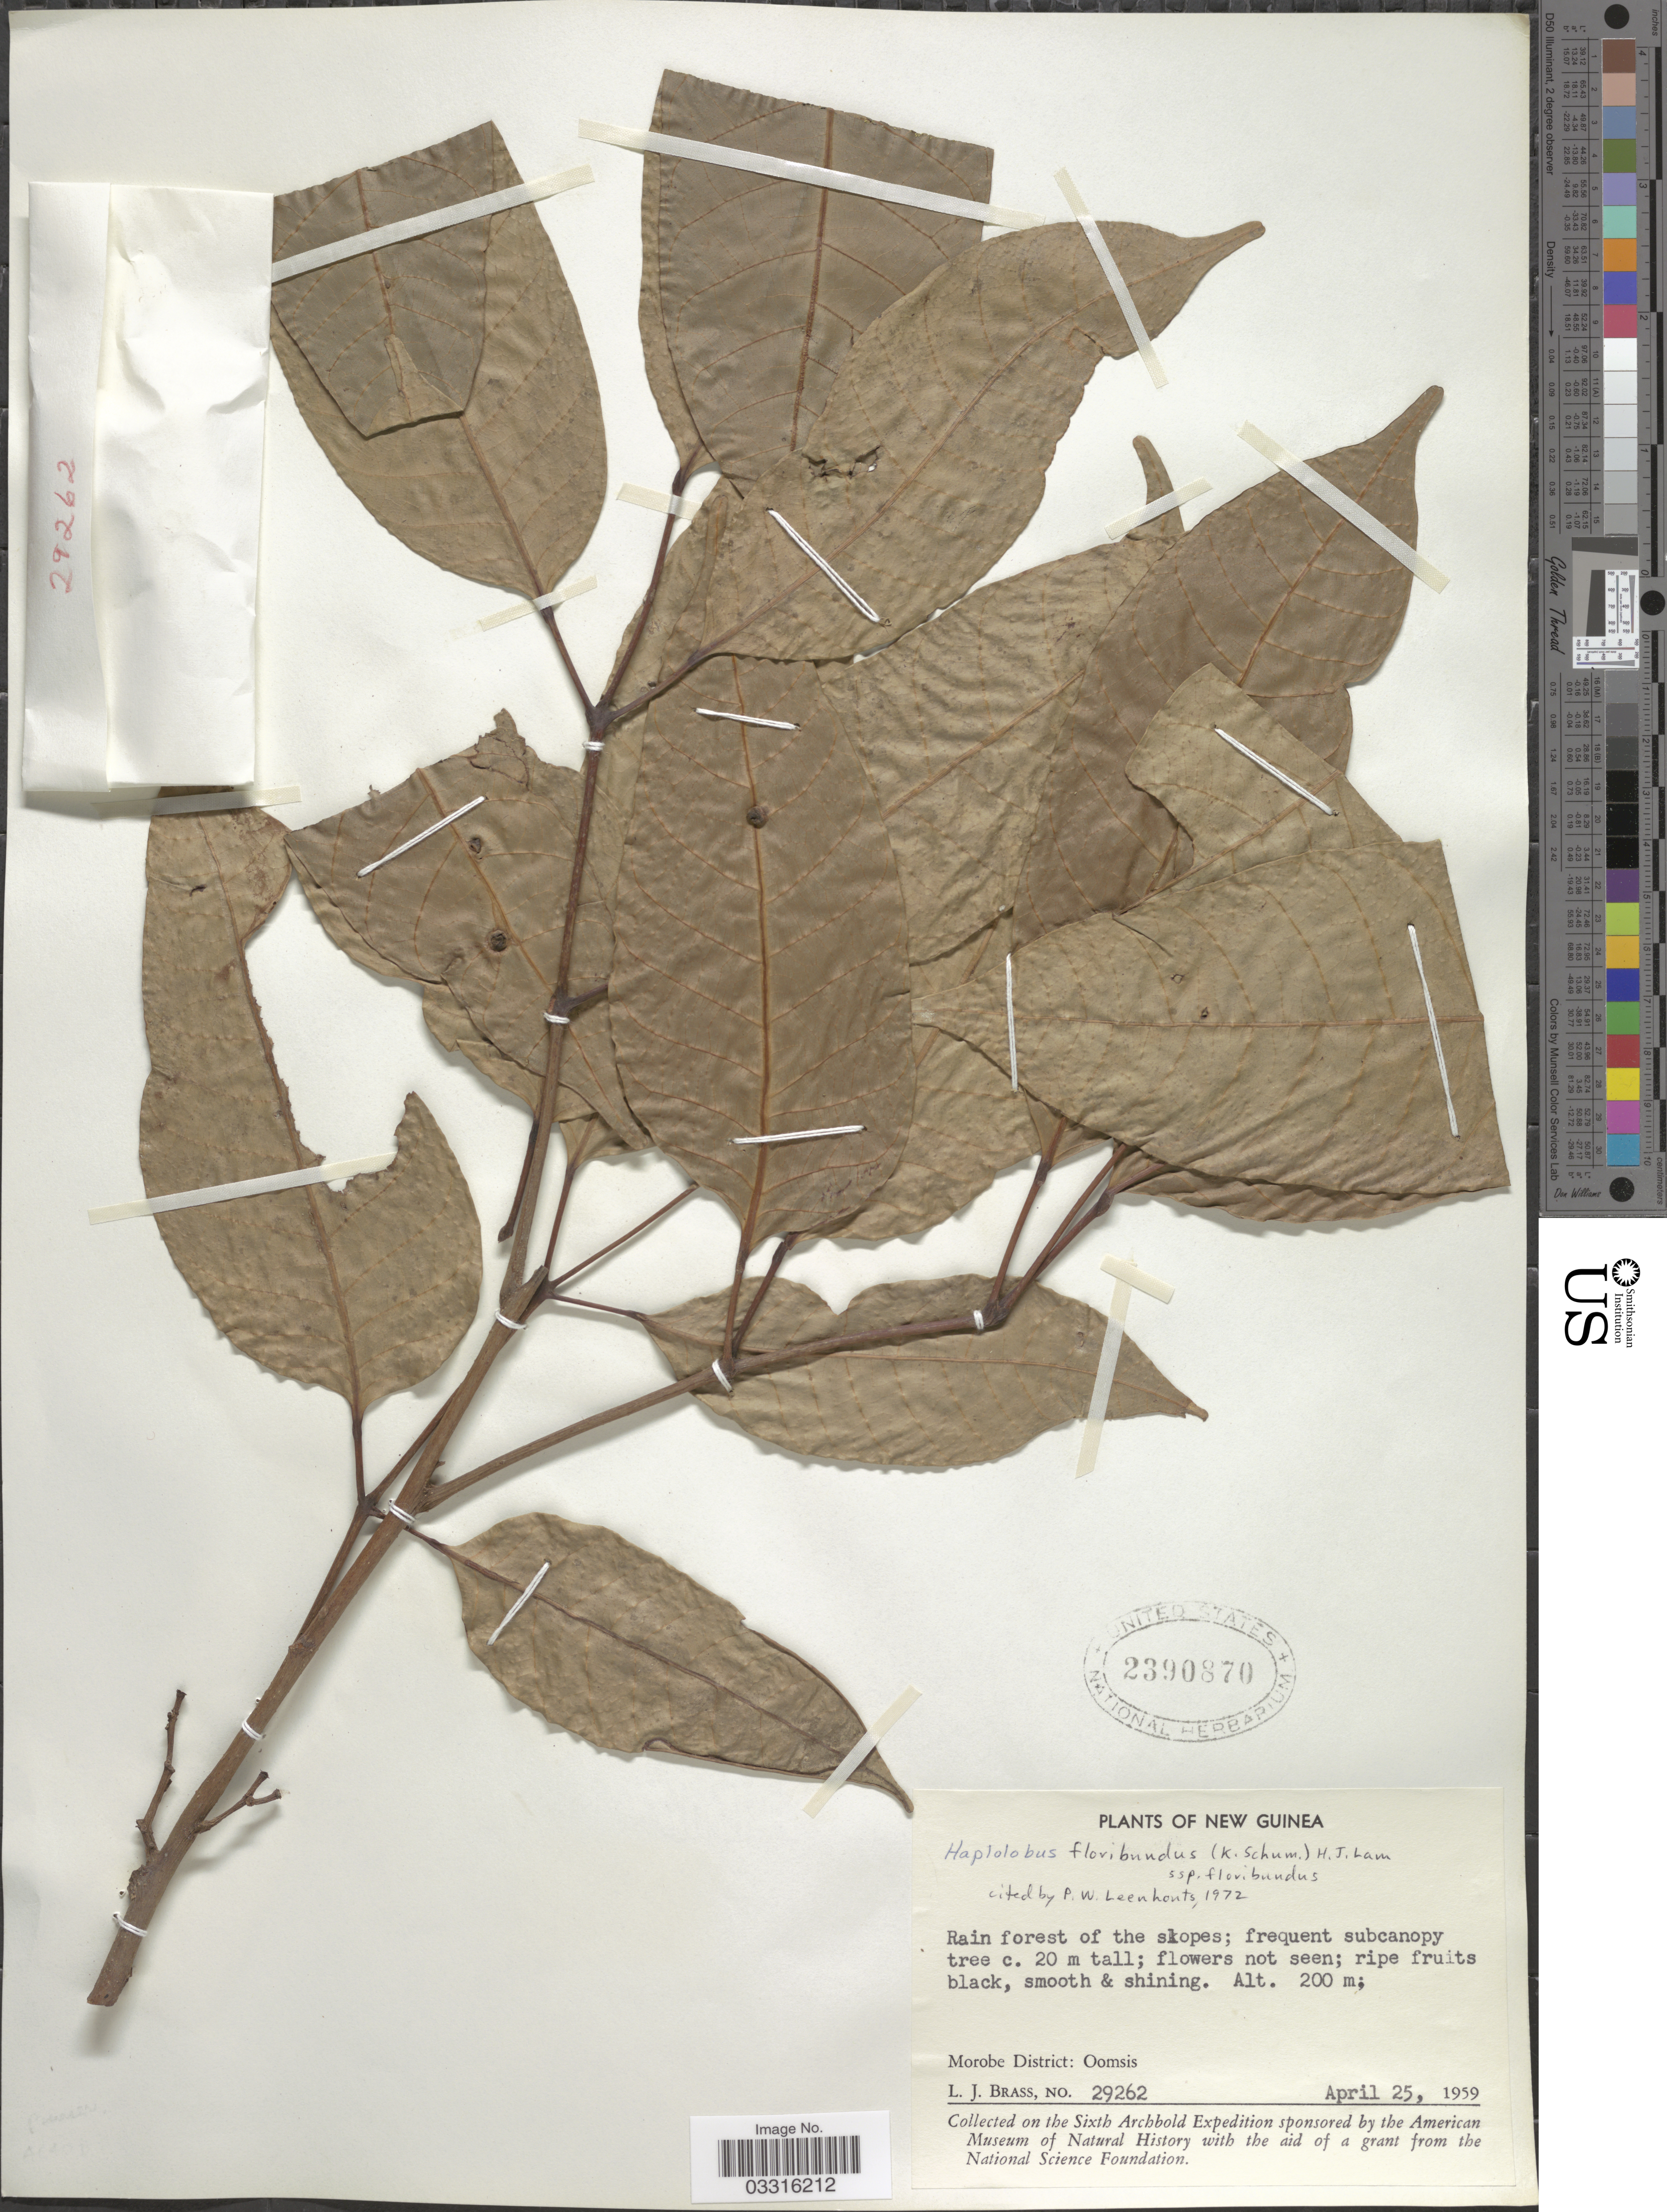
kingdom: Plantae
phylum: Tracheophyta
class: Magnoliopsida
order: Sapindales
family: Burseraceae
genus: Haplolobus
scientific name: Haplolobus floribundus subsp. floribundus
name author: (K. Schum.) H.J. Lam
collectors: L. J. Brass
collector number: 29262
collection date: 1959-04-25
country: Papua New Guinea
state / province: Morobe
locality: New Guinea, Morobe District: Oomsis.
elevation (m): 200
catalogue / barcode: US 2390870